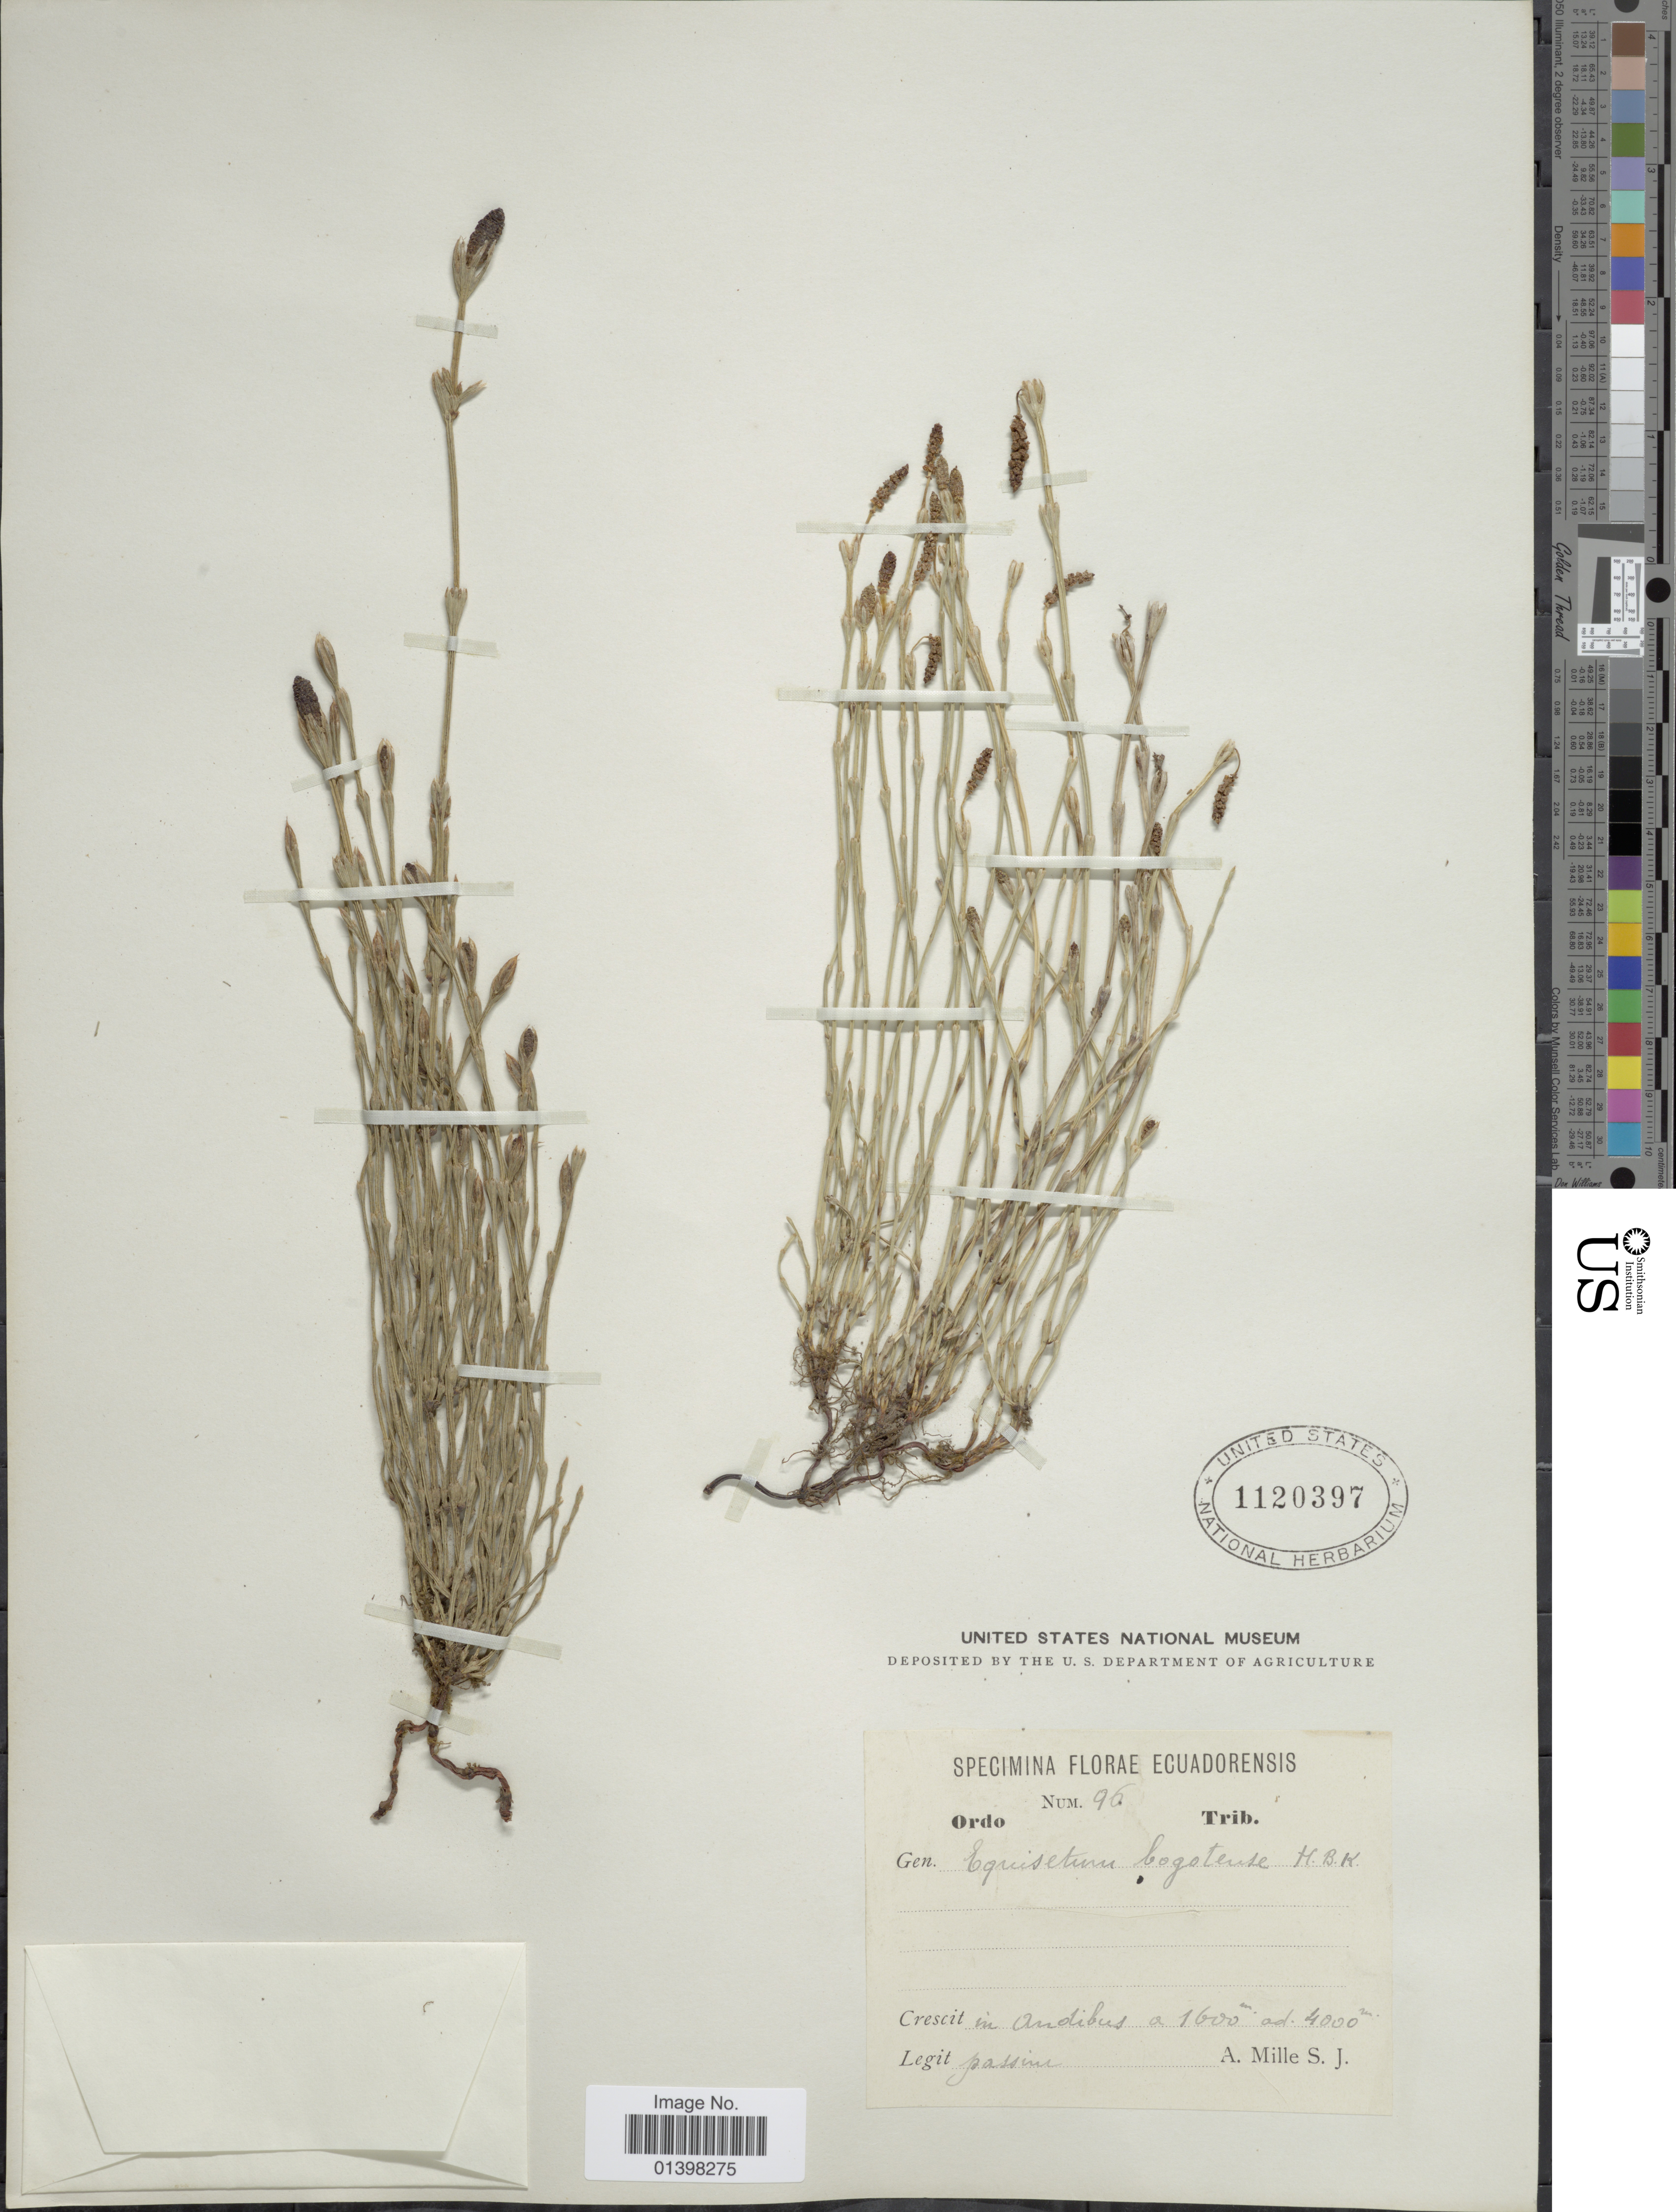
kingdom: Plantae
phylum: Tracheophyta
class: Polypodiopsida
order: Equisetales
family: Equisetaceae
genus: Equisetum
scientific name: Equisetum bogotense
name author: Kunth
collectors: A. Mille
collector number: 96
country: Ecuador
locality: In andibus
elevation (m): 1600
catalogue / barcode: US 1120397